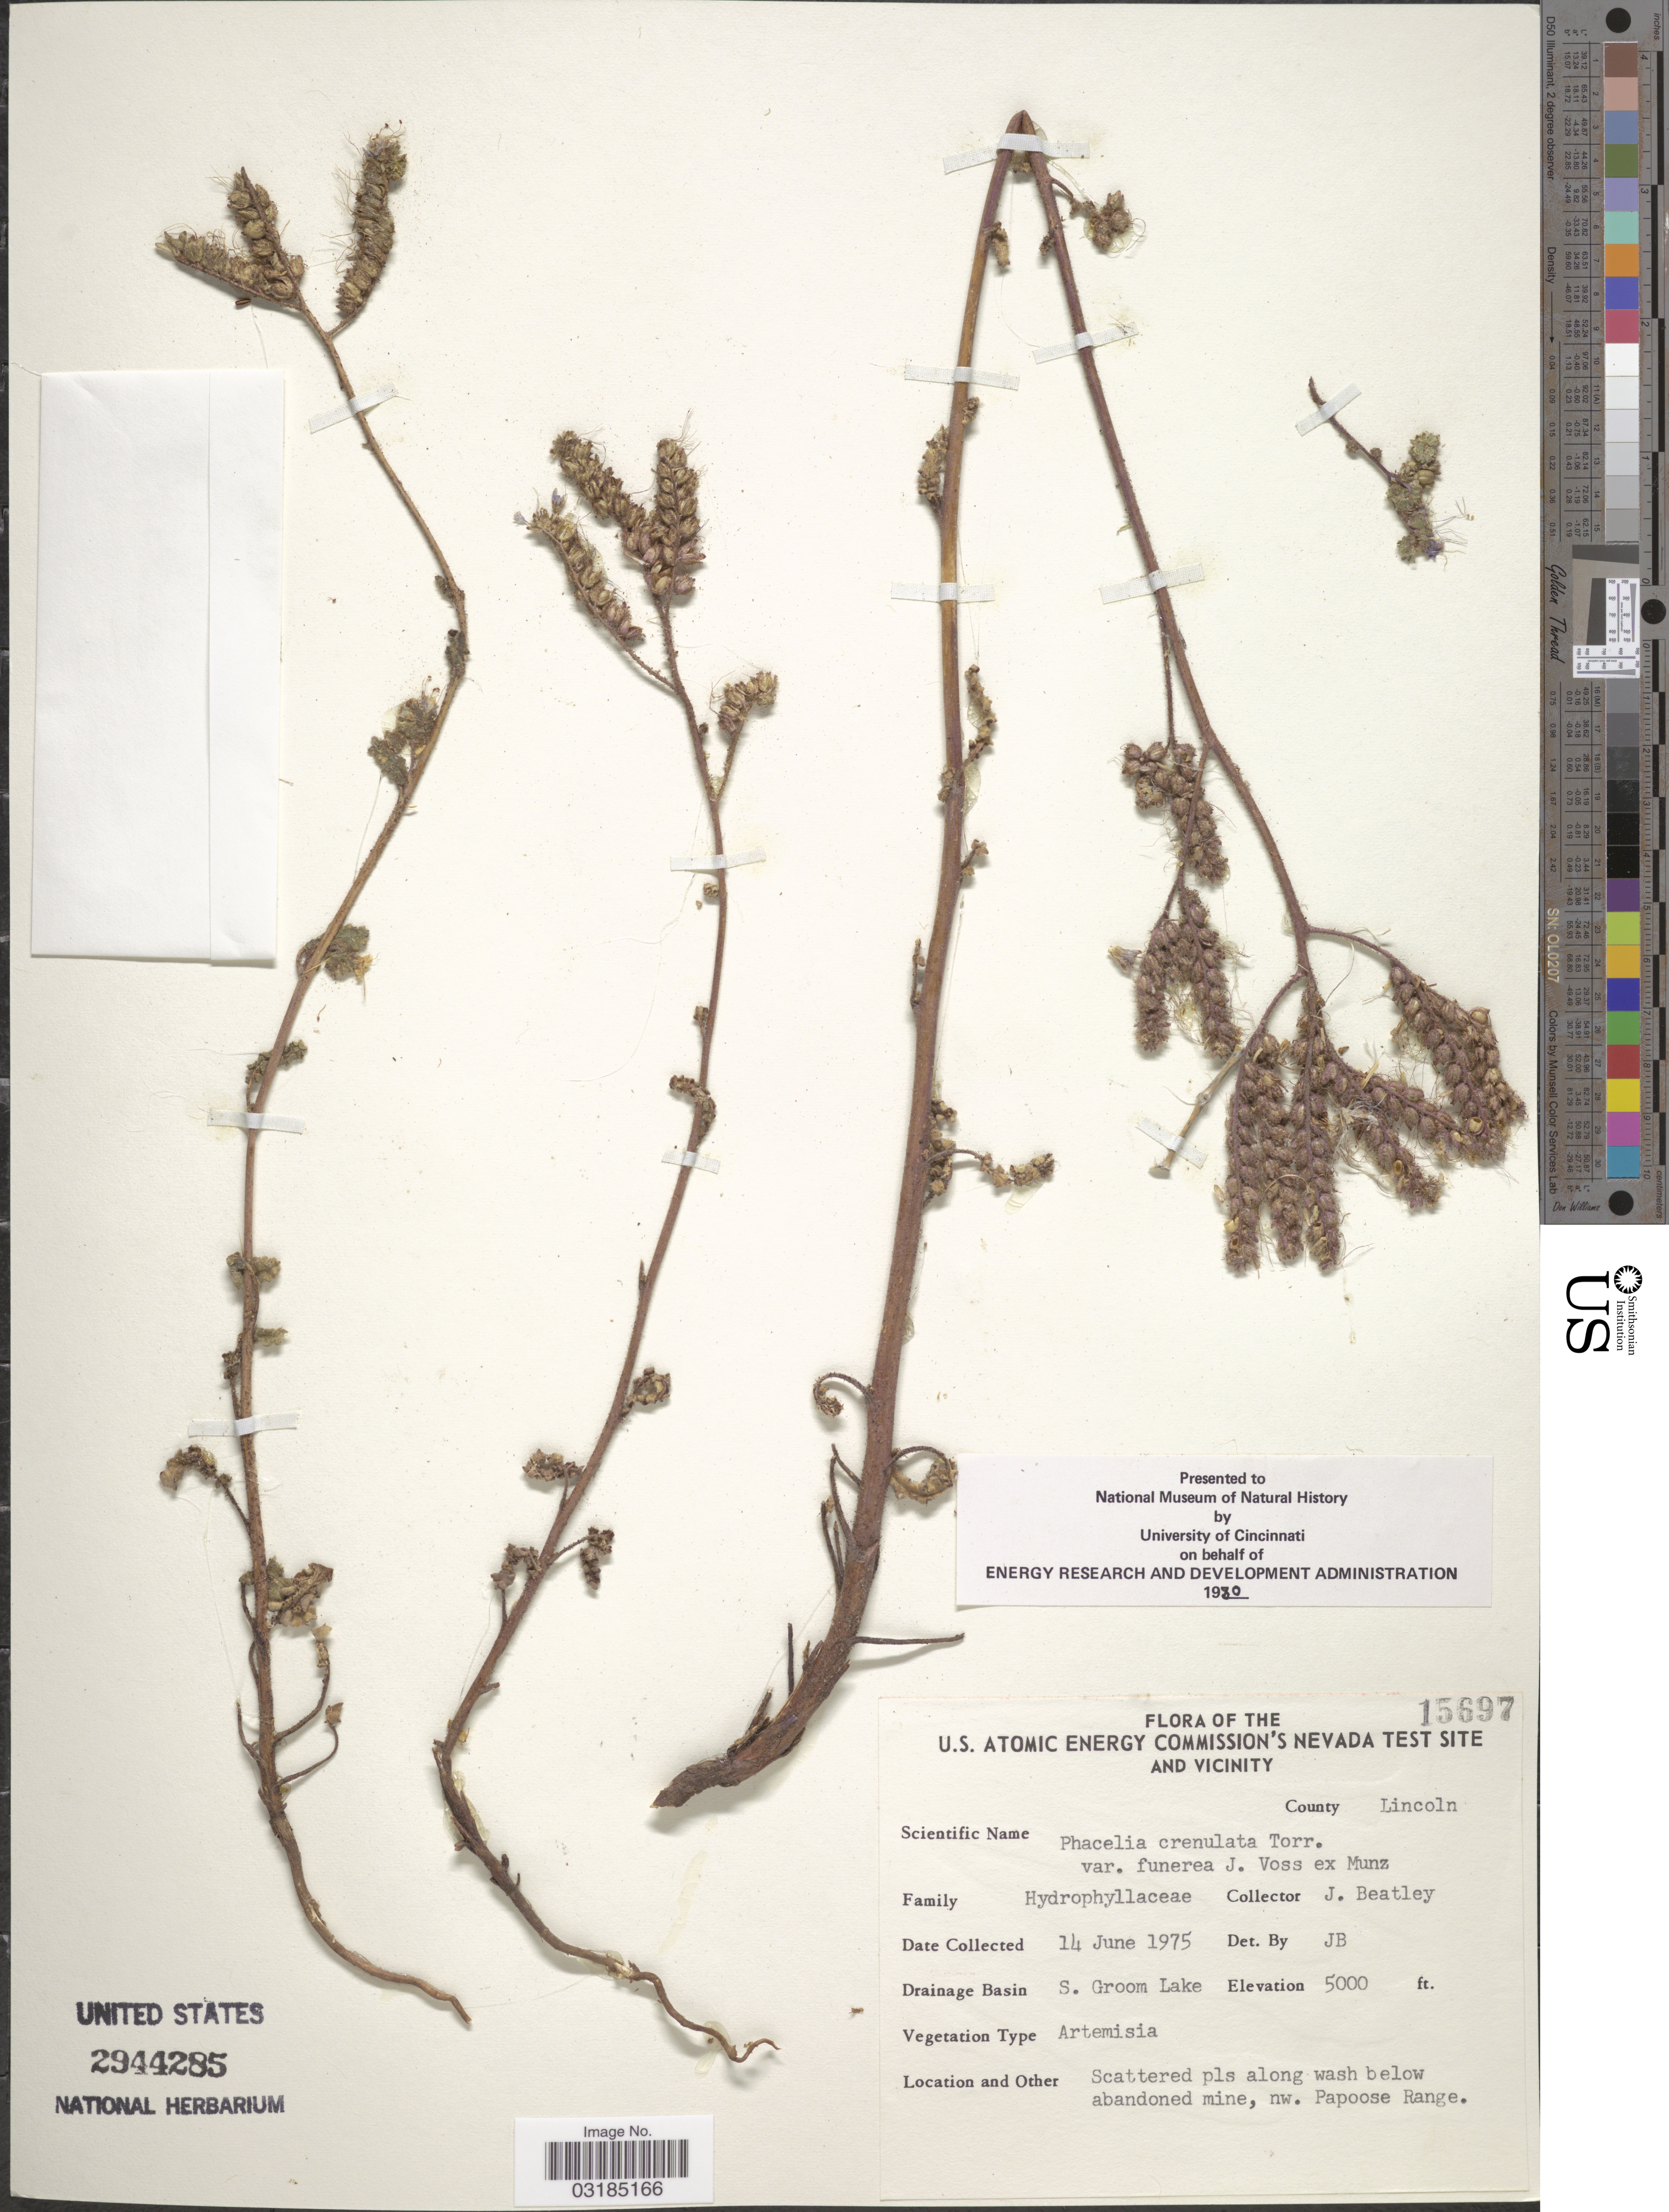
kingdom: Plantae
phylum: Tracheophyta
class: Magnoliopsida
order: Boraginales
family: Hydrophyllaceae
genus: Phacelia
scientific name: Phacelia crenulata var. funerea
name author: J.W. Voss in Munz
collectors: J. C. Beatley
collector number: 15697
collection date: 1975-06-14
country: United States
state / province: Nevada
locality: The U.S. Atomic Energy Commission's Nevada Test Site and Vicinity. County Lincoln. Drainage Basin S. Groom Lake. Along wash below abandoned mine, nw. Papoose Range.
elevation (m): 1524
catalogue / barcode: US 2944285